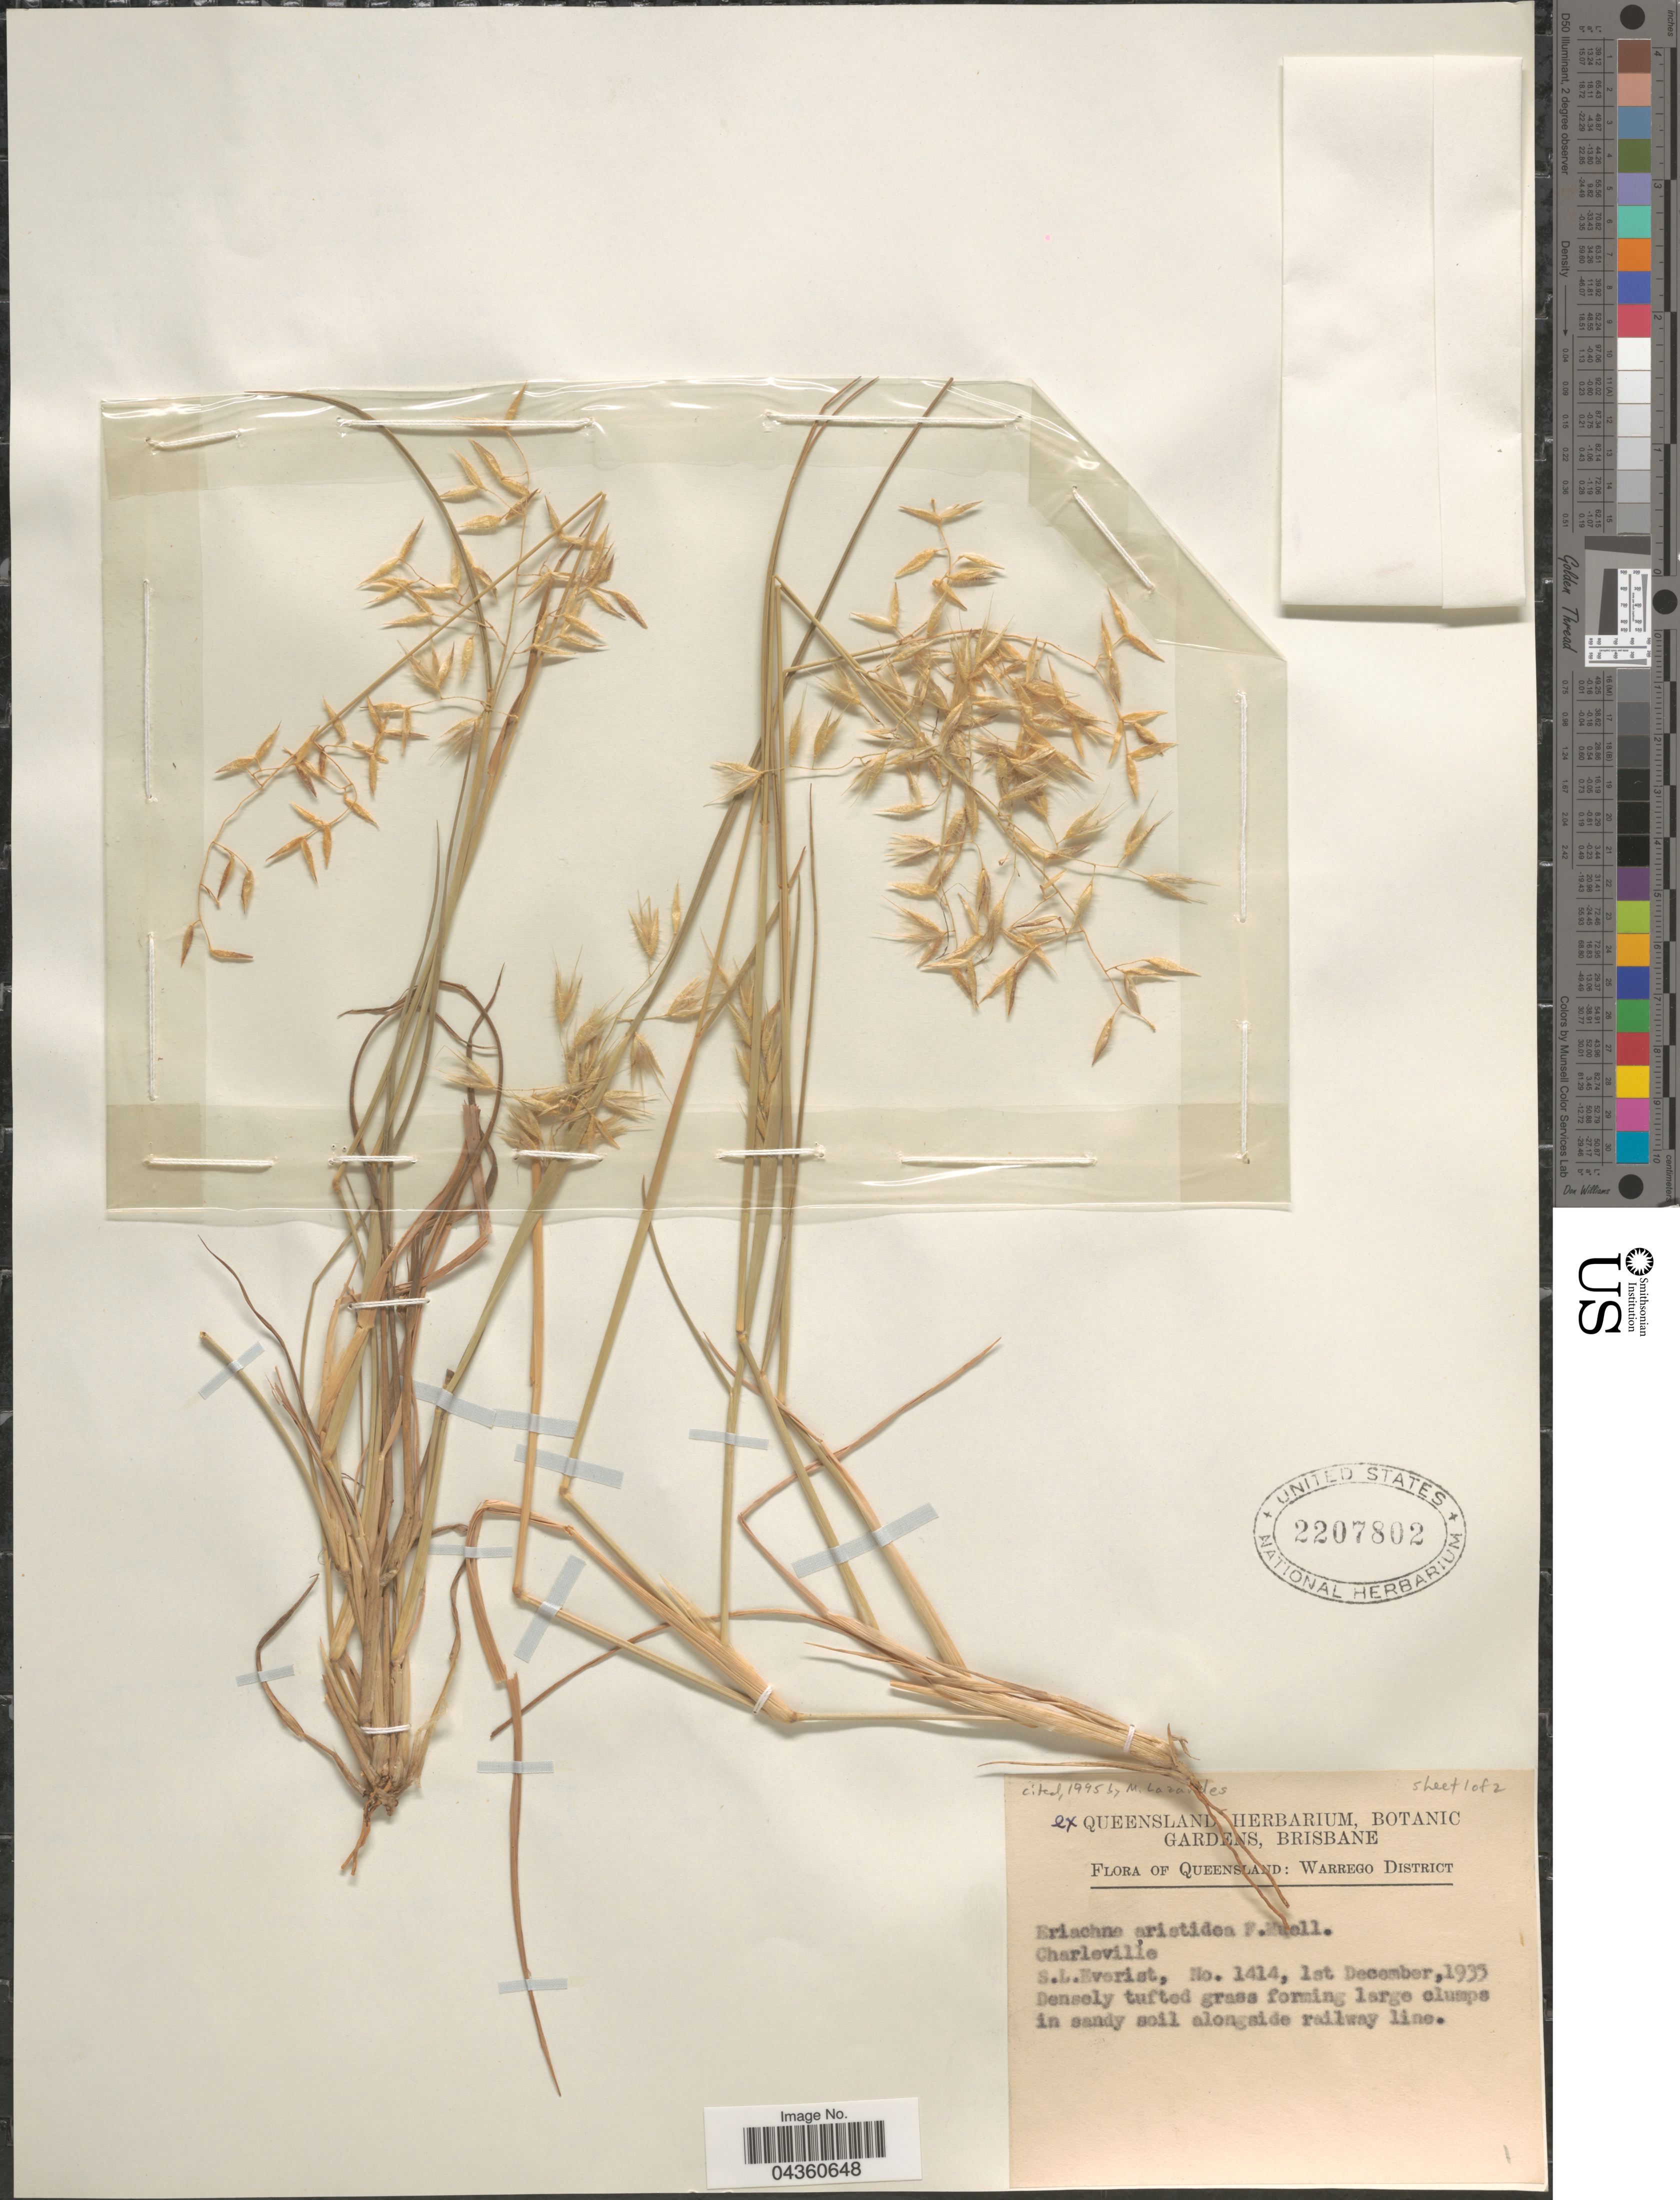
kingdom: Plantae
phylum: Tracheophyta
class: Liliopsida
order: Poales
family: Poaceae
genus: Eriachne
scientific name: Eriachne aristidea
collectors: S. Everist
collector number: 1414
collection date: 1935-12-01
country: Australia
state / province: Queensland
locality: Warrego District. Charleville. In sandy soil alongside railway line.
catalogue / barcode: US 2207802